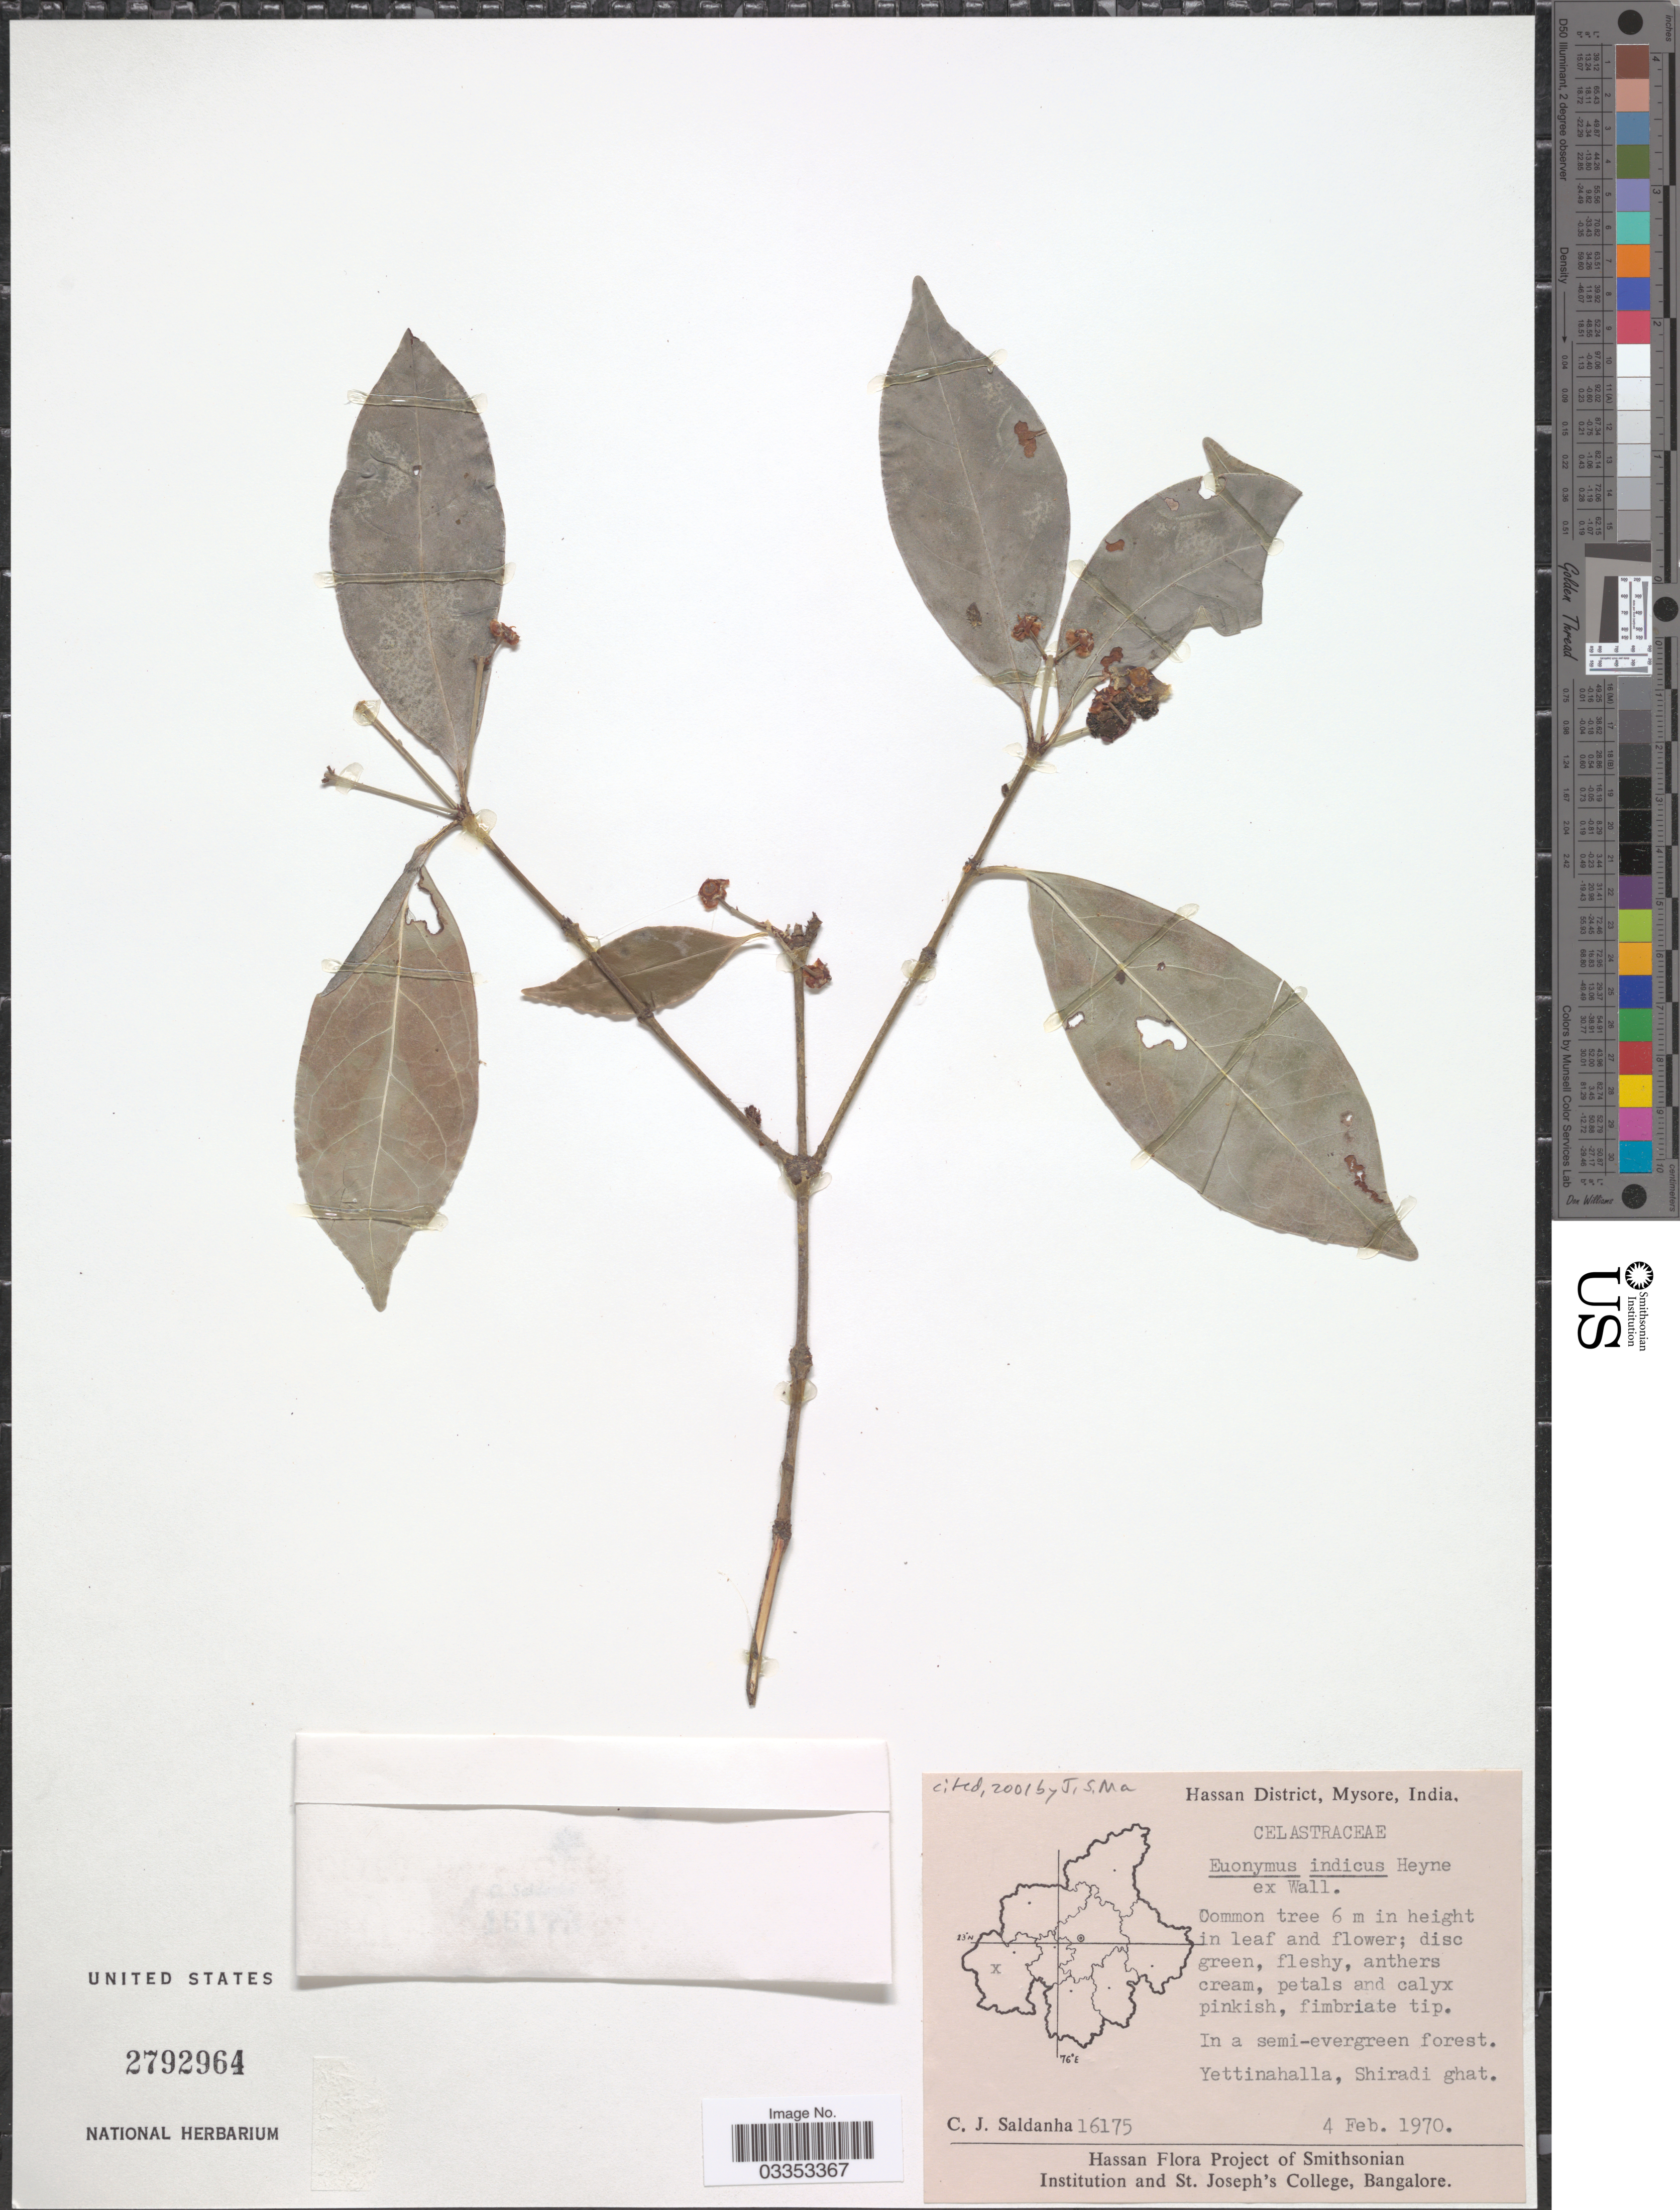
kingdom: Plantae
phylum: Tracheophyta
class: Magnoliopsida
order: Celastrales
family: Celastraceae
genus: Euonymus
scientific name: Euonymus indicus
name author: B. Heyne ex Wall.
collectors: C. J. Saldanha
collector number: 16175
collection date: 1970-02-04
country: India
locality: Hassan District, Mysore. Yettinahalla, Shiradi ghat.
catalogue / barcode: US 2792964